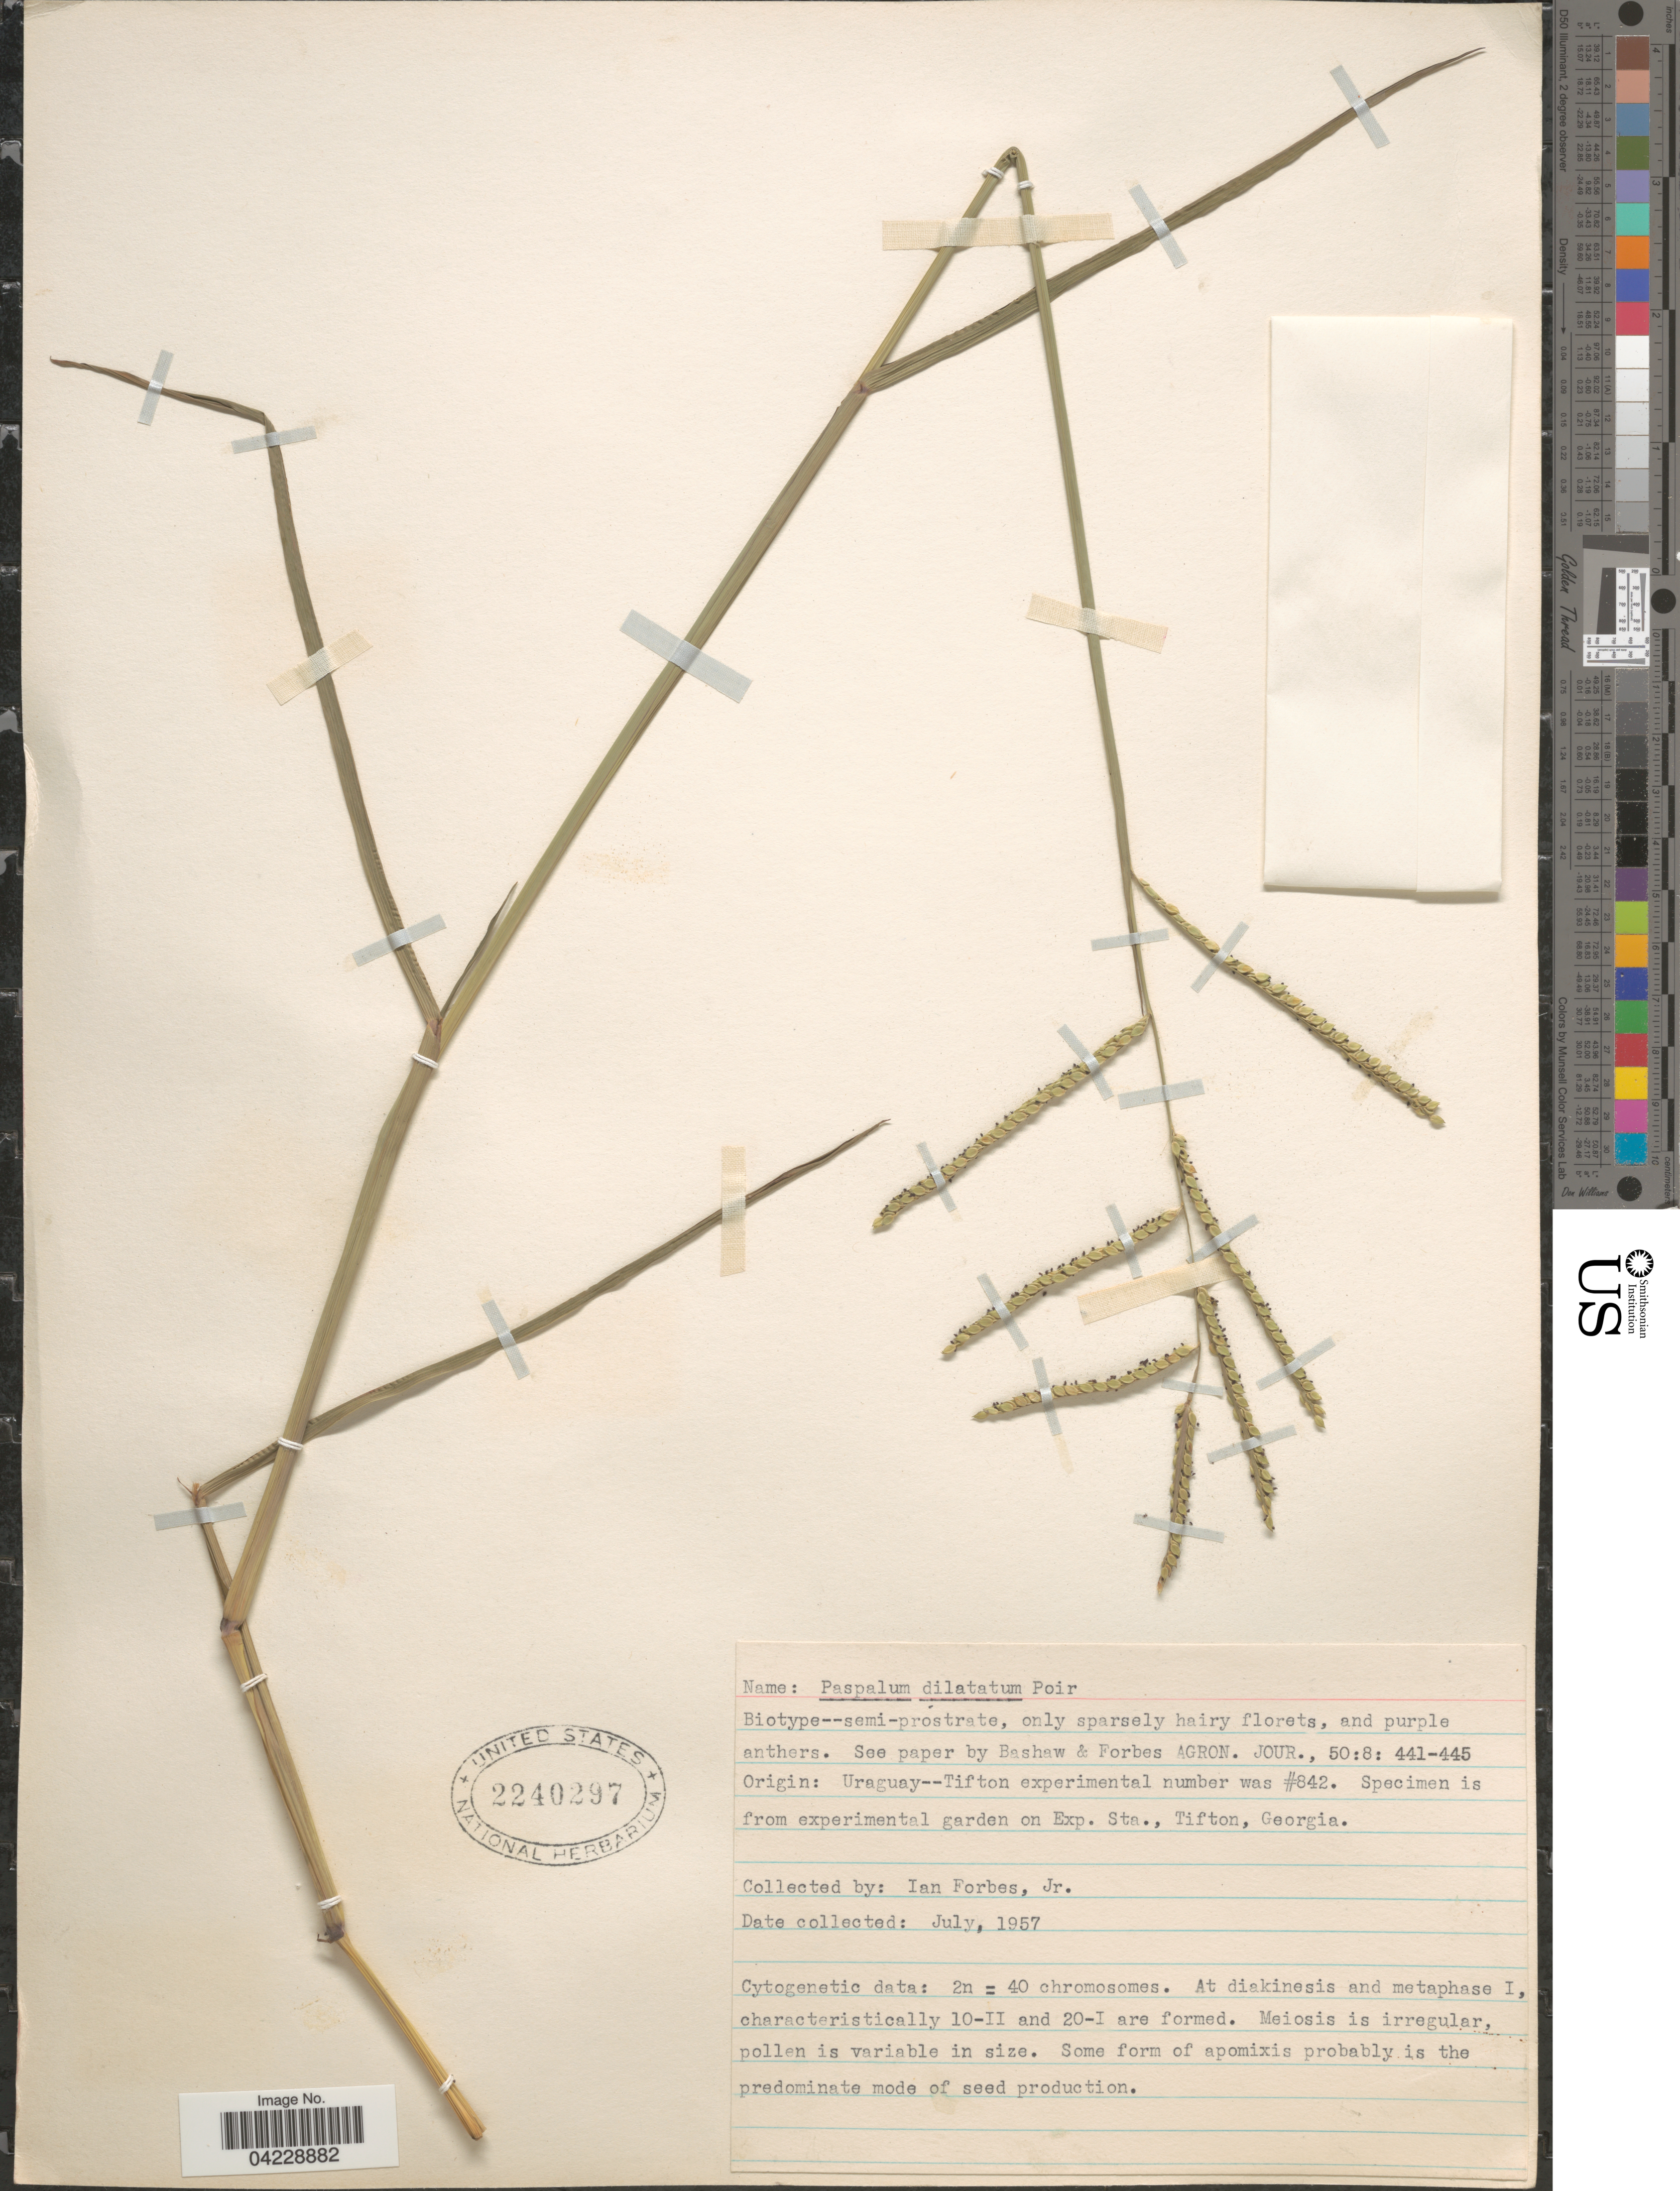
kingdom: Plantae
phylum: Tracheophyta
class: Liliopsida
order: Poales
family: Poaceae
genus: Paspalum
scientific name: Paspalum dilatatum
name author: Poir.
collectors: I. Forbes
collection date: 1957-07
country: United States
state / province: Georgia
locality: From experimental garden on Exp. Sta., Tifton.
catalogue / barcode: US 2240297